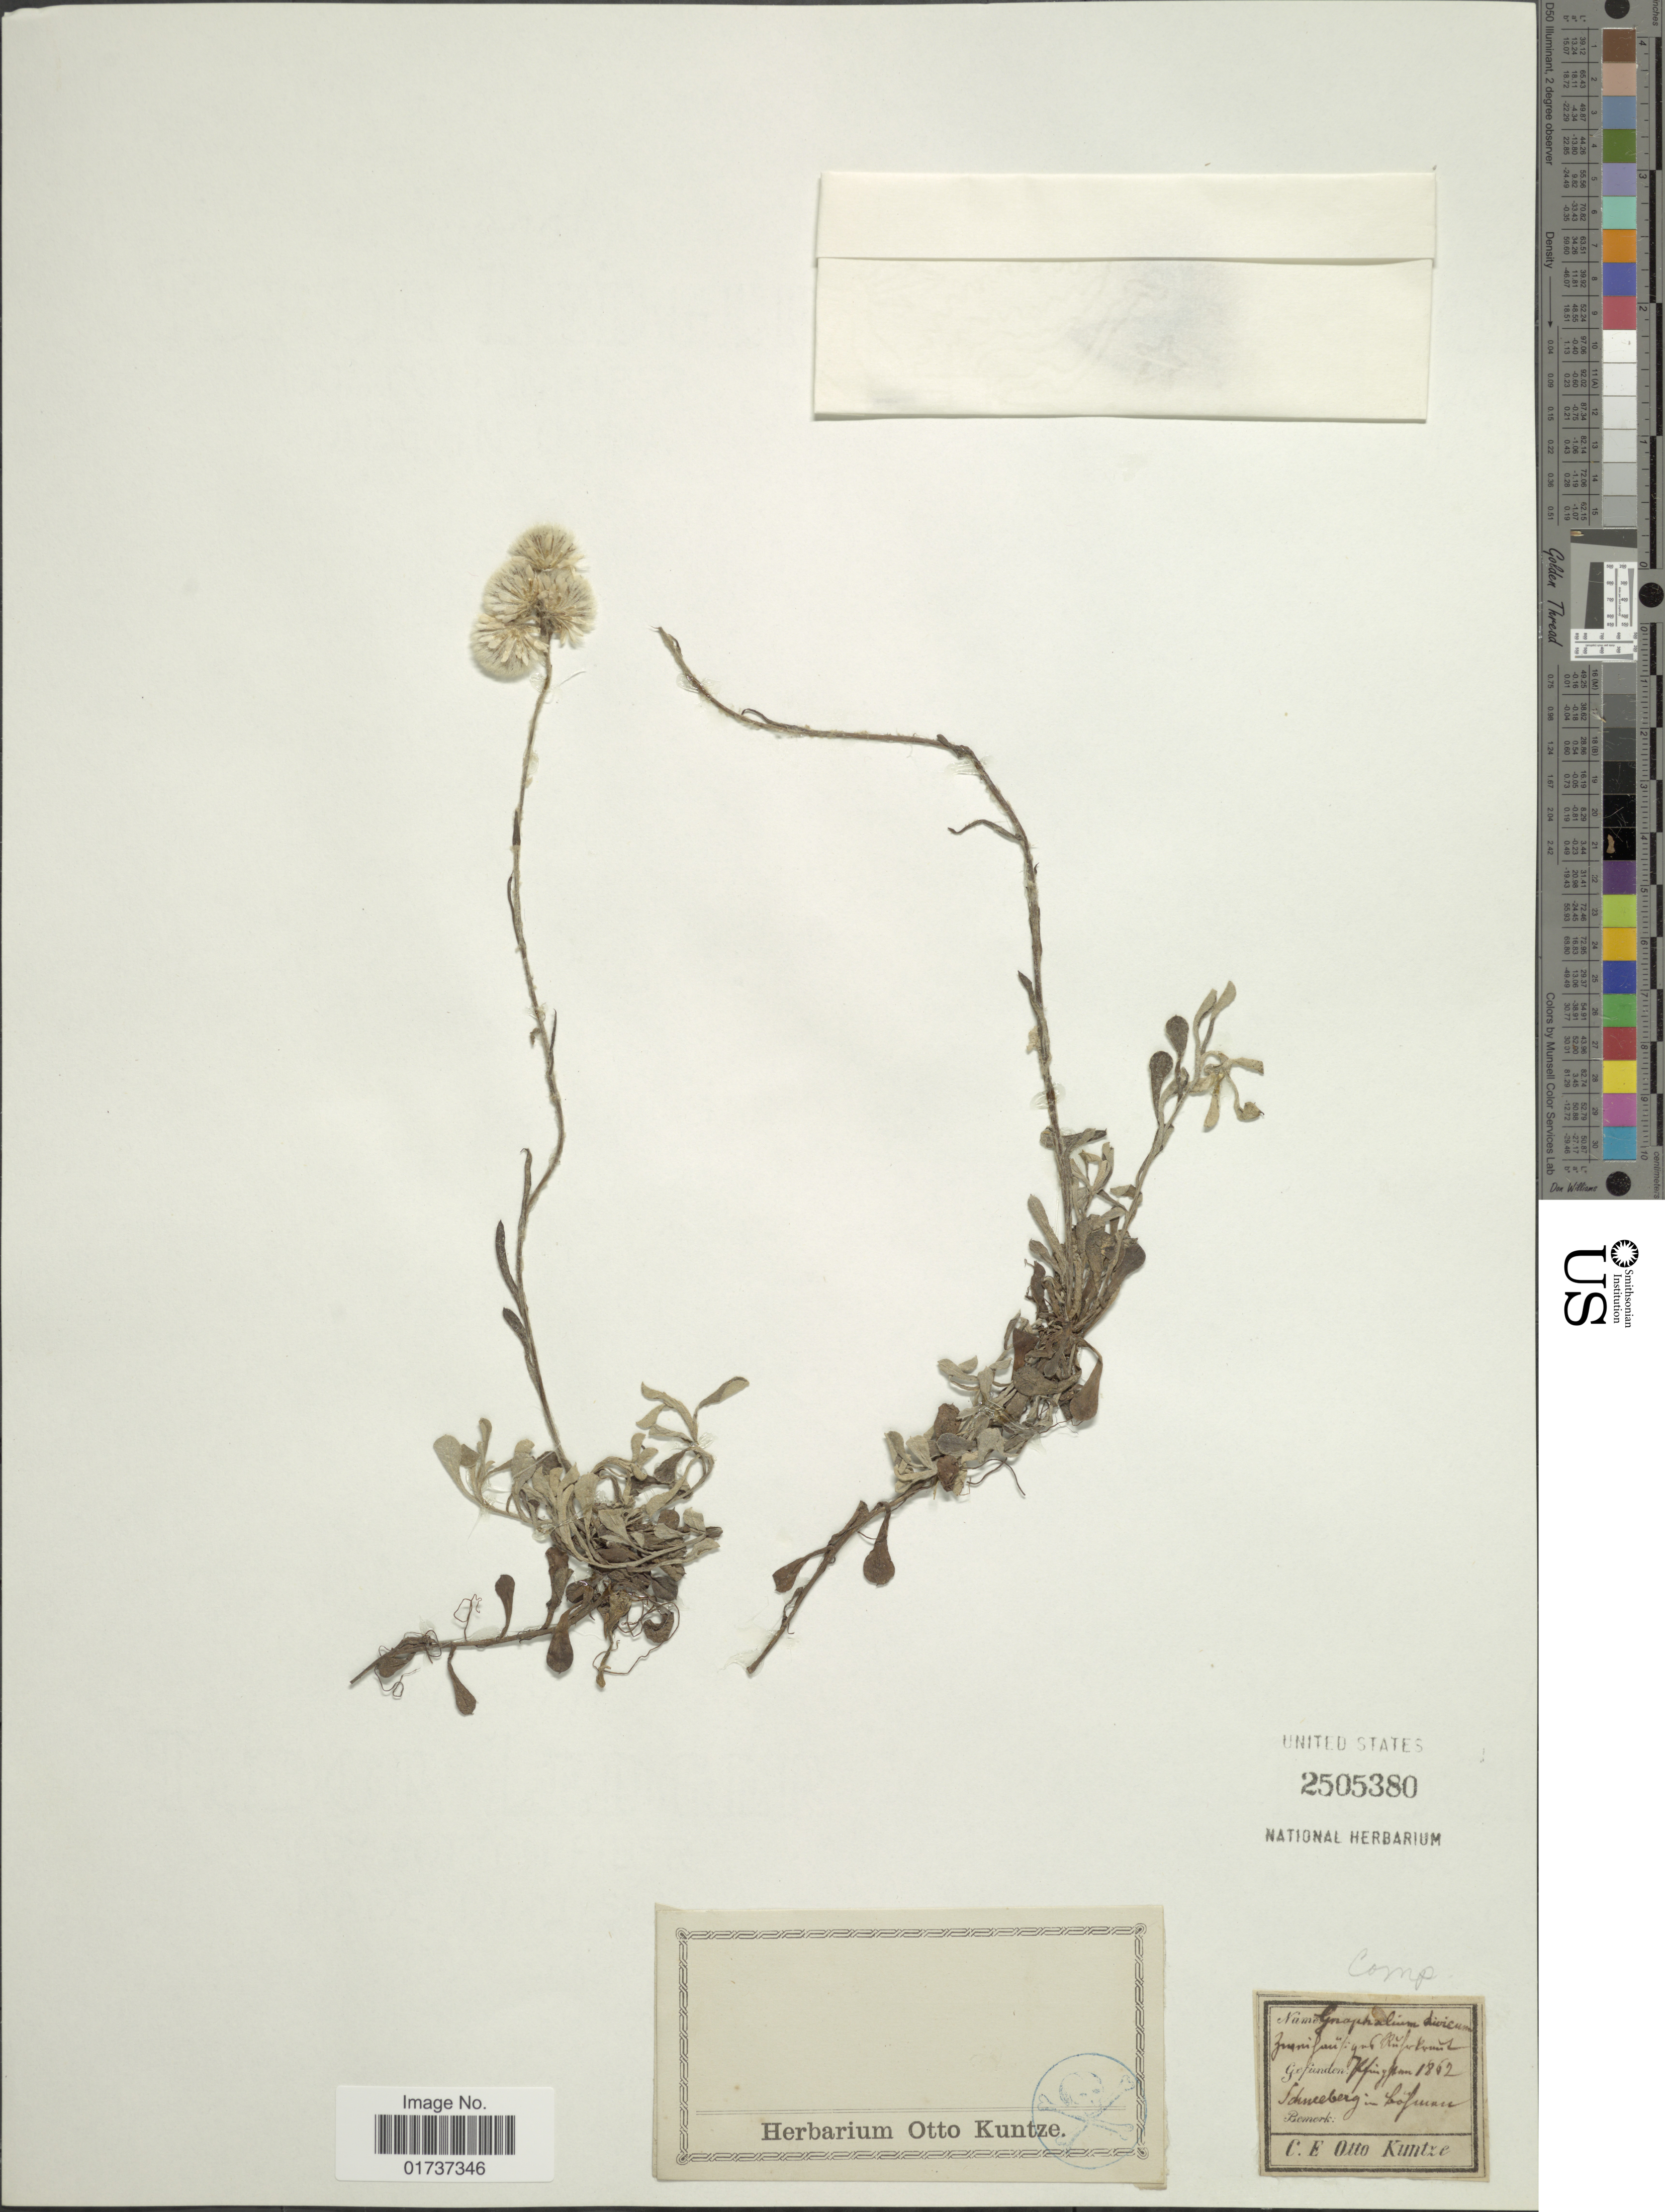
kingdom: Plantae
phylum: Tracheophyta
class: Magnoliopsida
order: Asterales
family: Asteraceae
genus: Gnaphalium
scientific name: Gnaphalium dioicum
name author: L.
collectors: C.E.O. Kuntze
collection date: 1862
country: Germany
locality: Schneeberg [Germany or Austria?]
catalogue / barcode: US 2505380